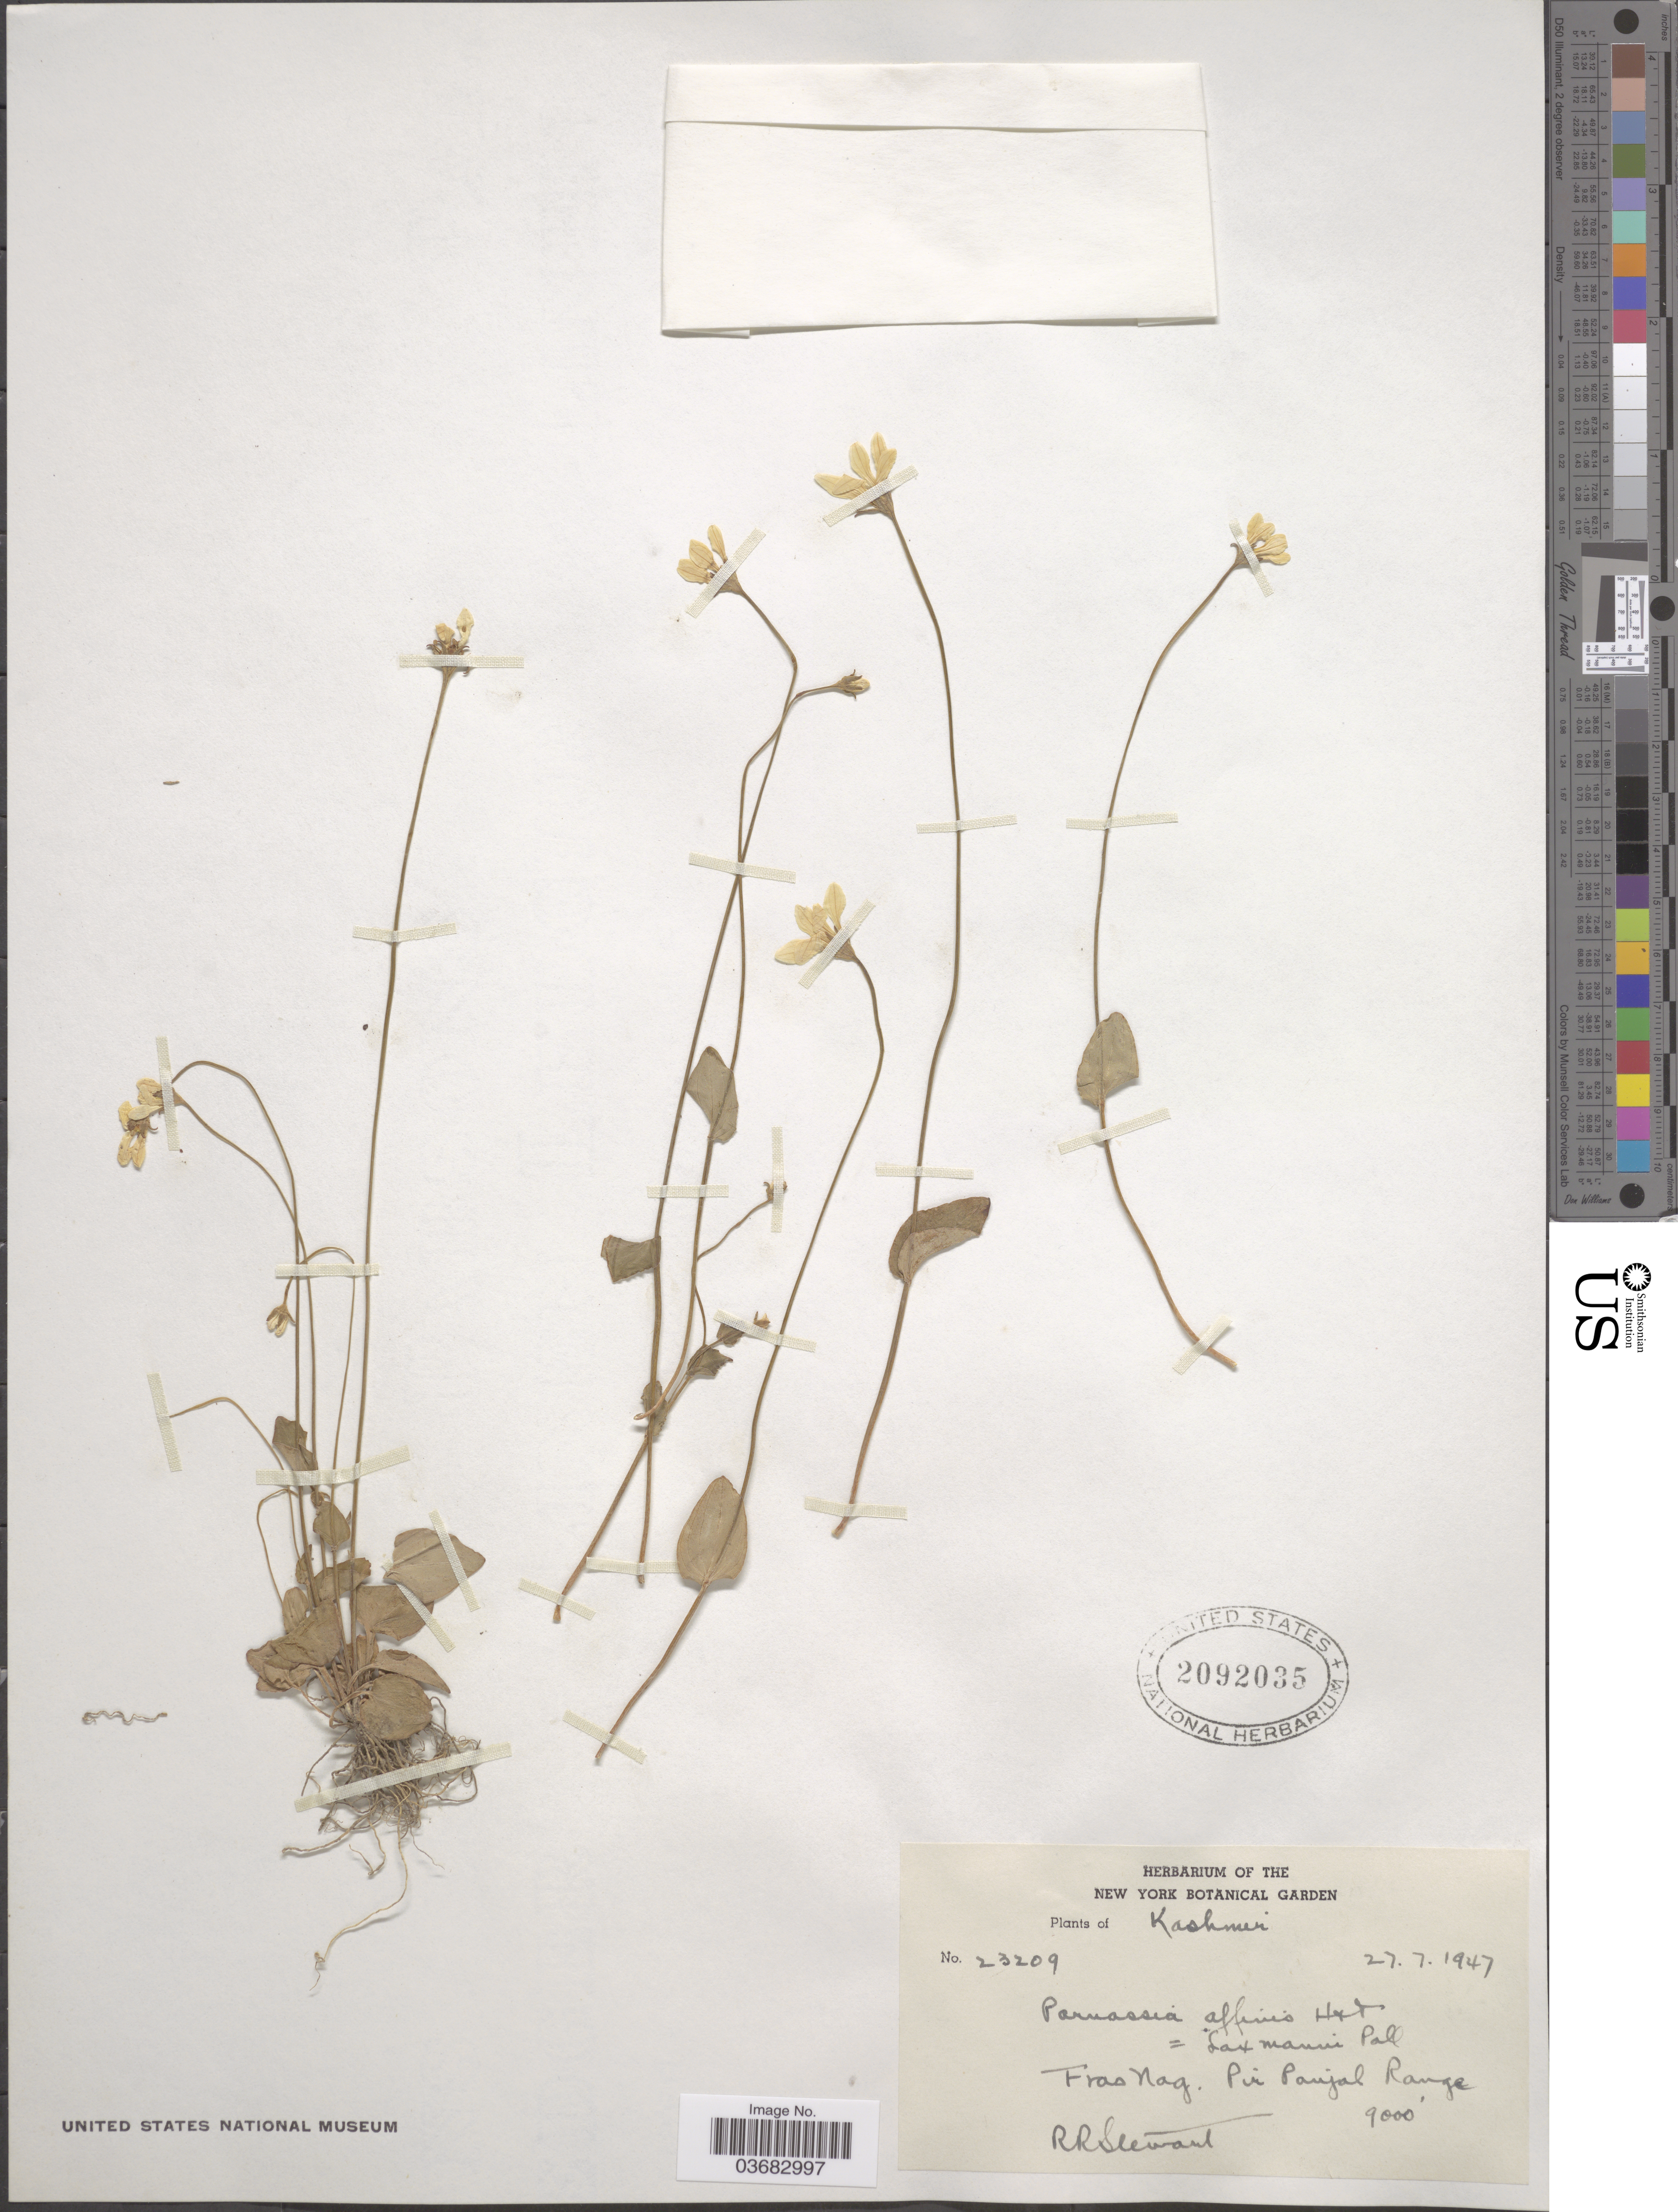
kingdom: Plantae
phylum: Tracheophyta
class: Magnoliopsida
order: Celastrales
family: Parnassiaceae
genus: Parnassia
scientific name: Parnassia laxmanni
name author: Pall. ex Schult.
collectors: R. Stewart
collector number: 23209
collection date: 1947-07-27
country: India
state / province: Jammu and Kashmir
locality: Kashmir. Fras Nag. Pir Panjab Range.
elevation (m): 2743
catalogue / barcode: US 2092035